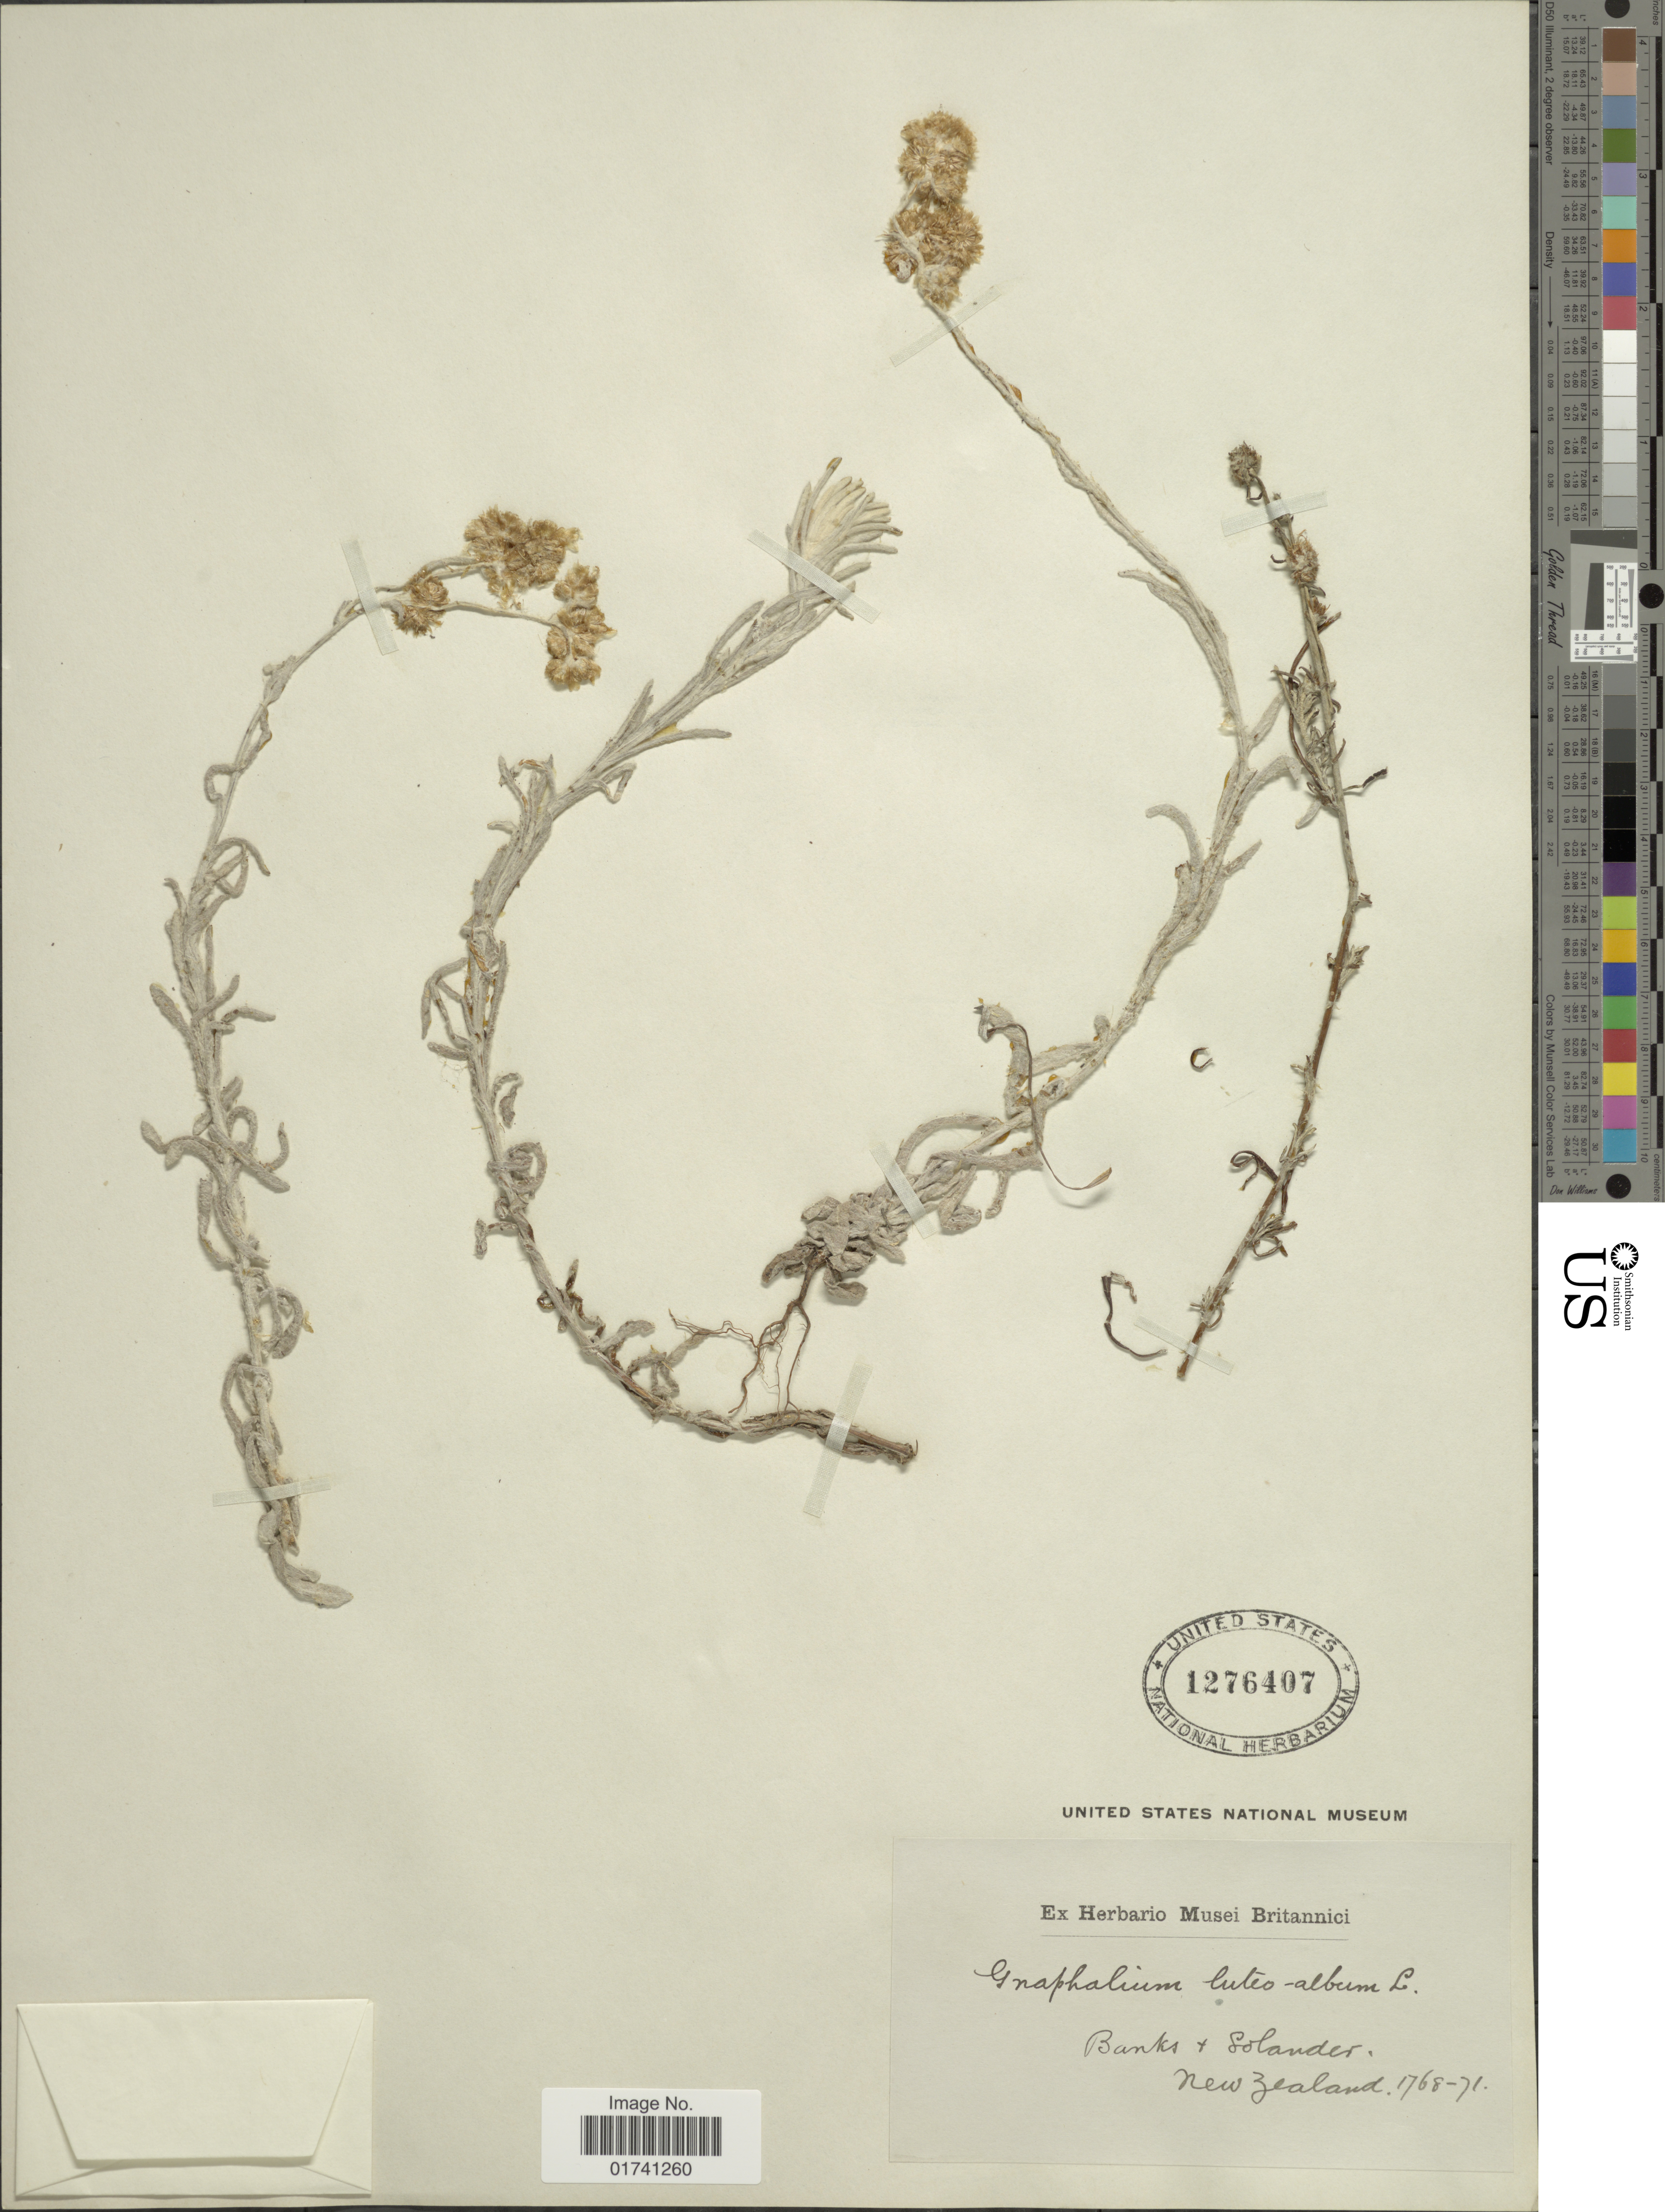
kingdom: Plantae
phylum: Tracheophyta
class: Magnoliopsida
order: Asterales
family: Asteraceae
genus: Laphangium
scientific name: Laphangium luteoalbum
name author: (L.) Tzvelev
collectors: -- Banks & -- Solander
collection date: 1768/1771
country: New Caledonia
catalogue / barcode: US 1276407